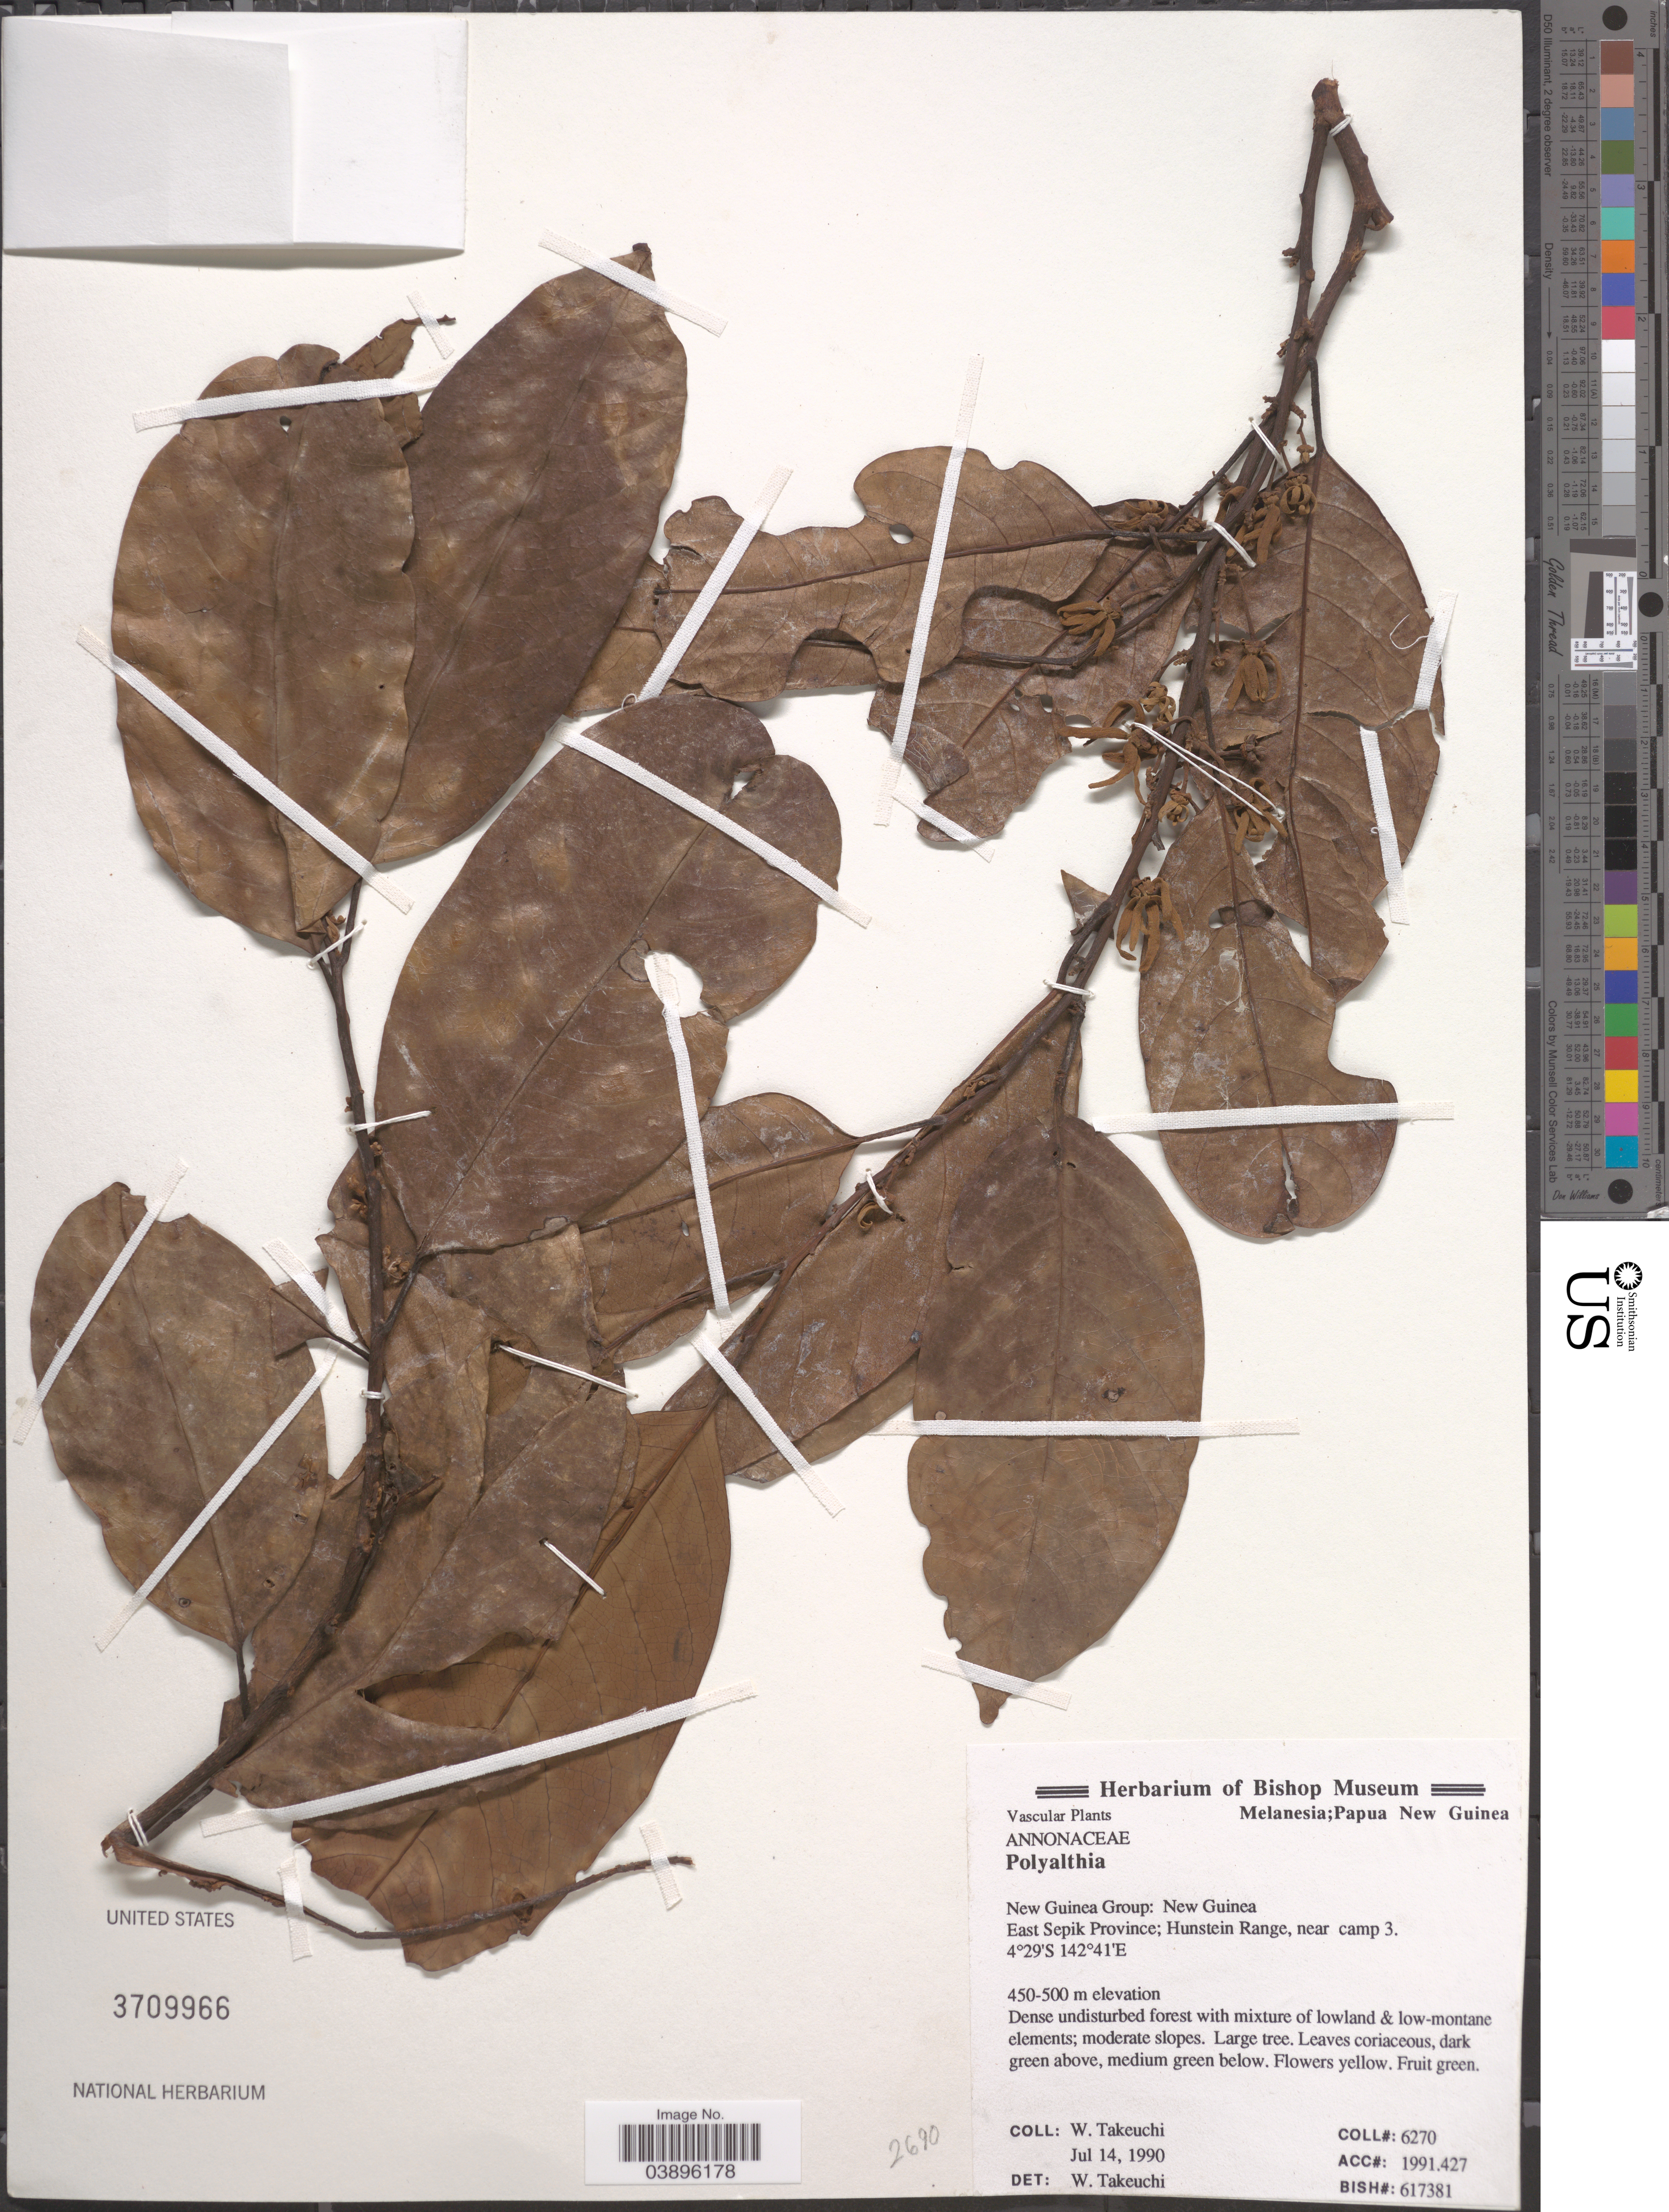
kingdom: Plantae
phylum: Tracheophyta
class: Magnoliopsida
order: Magnoliales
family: Annonaceae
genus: Polyalthia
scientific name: Polyalthia sp.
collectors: W. Takeuchi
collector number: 6270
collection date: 1990-07-14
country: Papua New Guinea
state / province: East Sepik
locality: New Guinea Group: New Guinea. East Sepik Province; Hunstein Range, near camp 3.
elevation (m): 450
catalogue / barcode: US 3709966